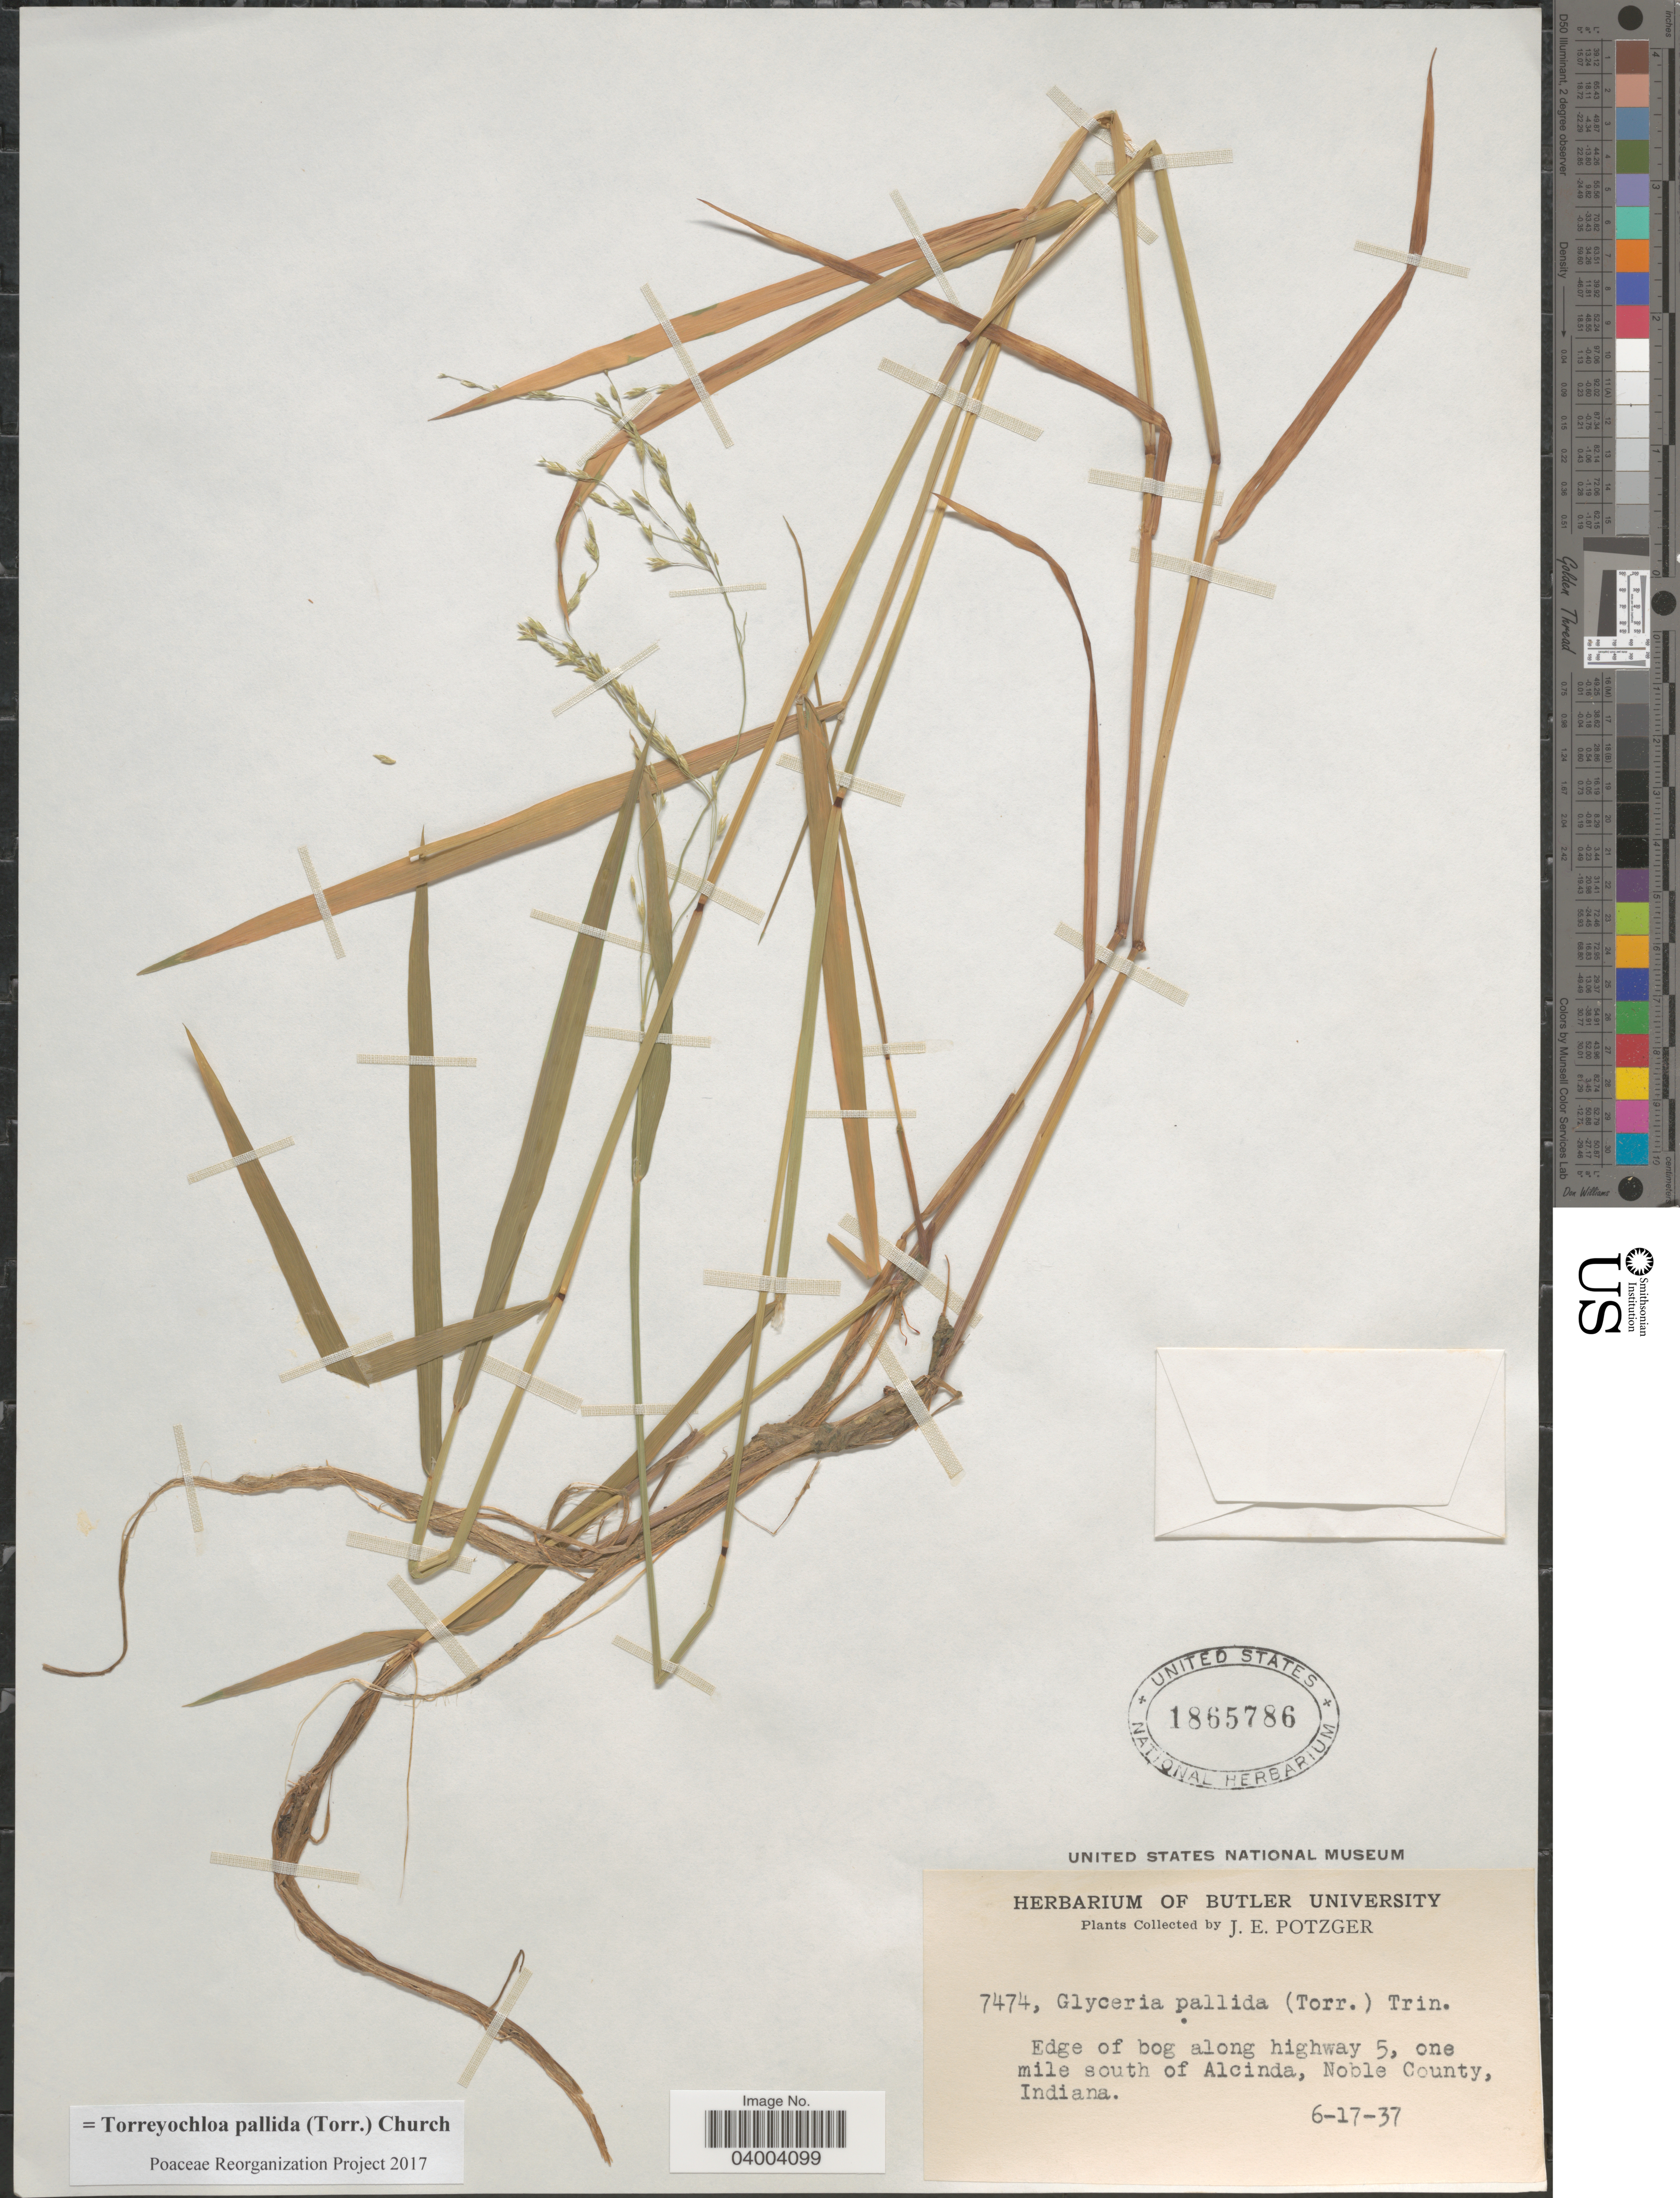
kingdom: Plantae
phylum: Tracheophyta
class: Liliopsida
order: Poales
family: Poaceae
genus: Torreyochloa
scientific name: Torreyochloa pallida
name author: (Torr.) G.L. Church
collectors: J. Potzger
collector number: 7474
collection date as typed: Transcribed d/m/y: 17/6/37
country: United States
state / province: Indiana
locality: Edge of bog along highway 5, one mile south of Alcinda, Noble County.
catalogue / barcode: US 1865786